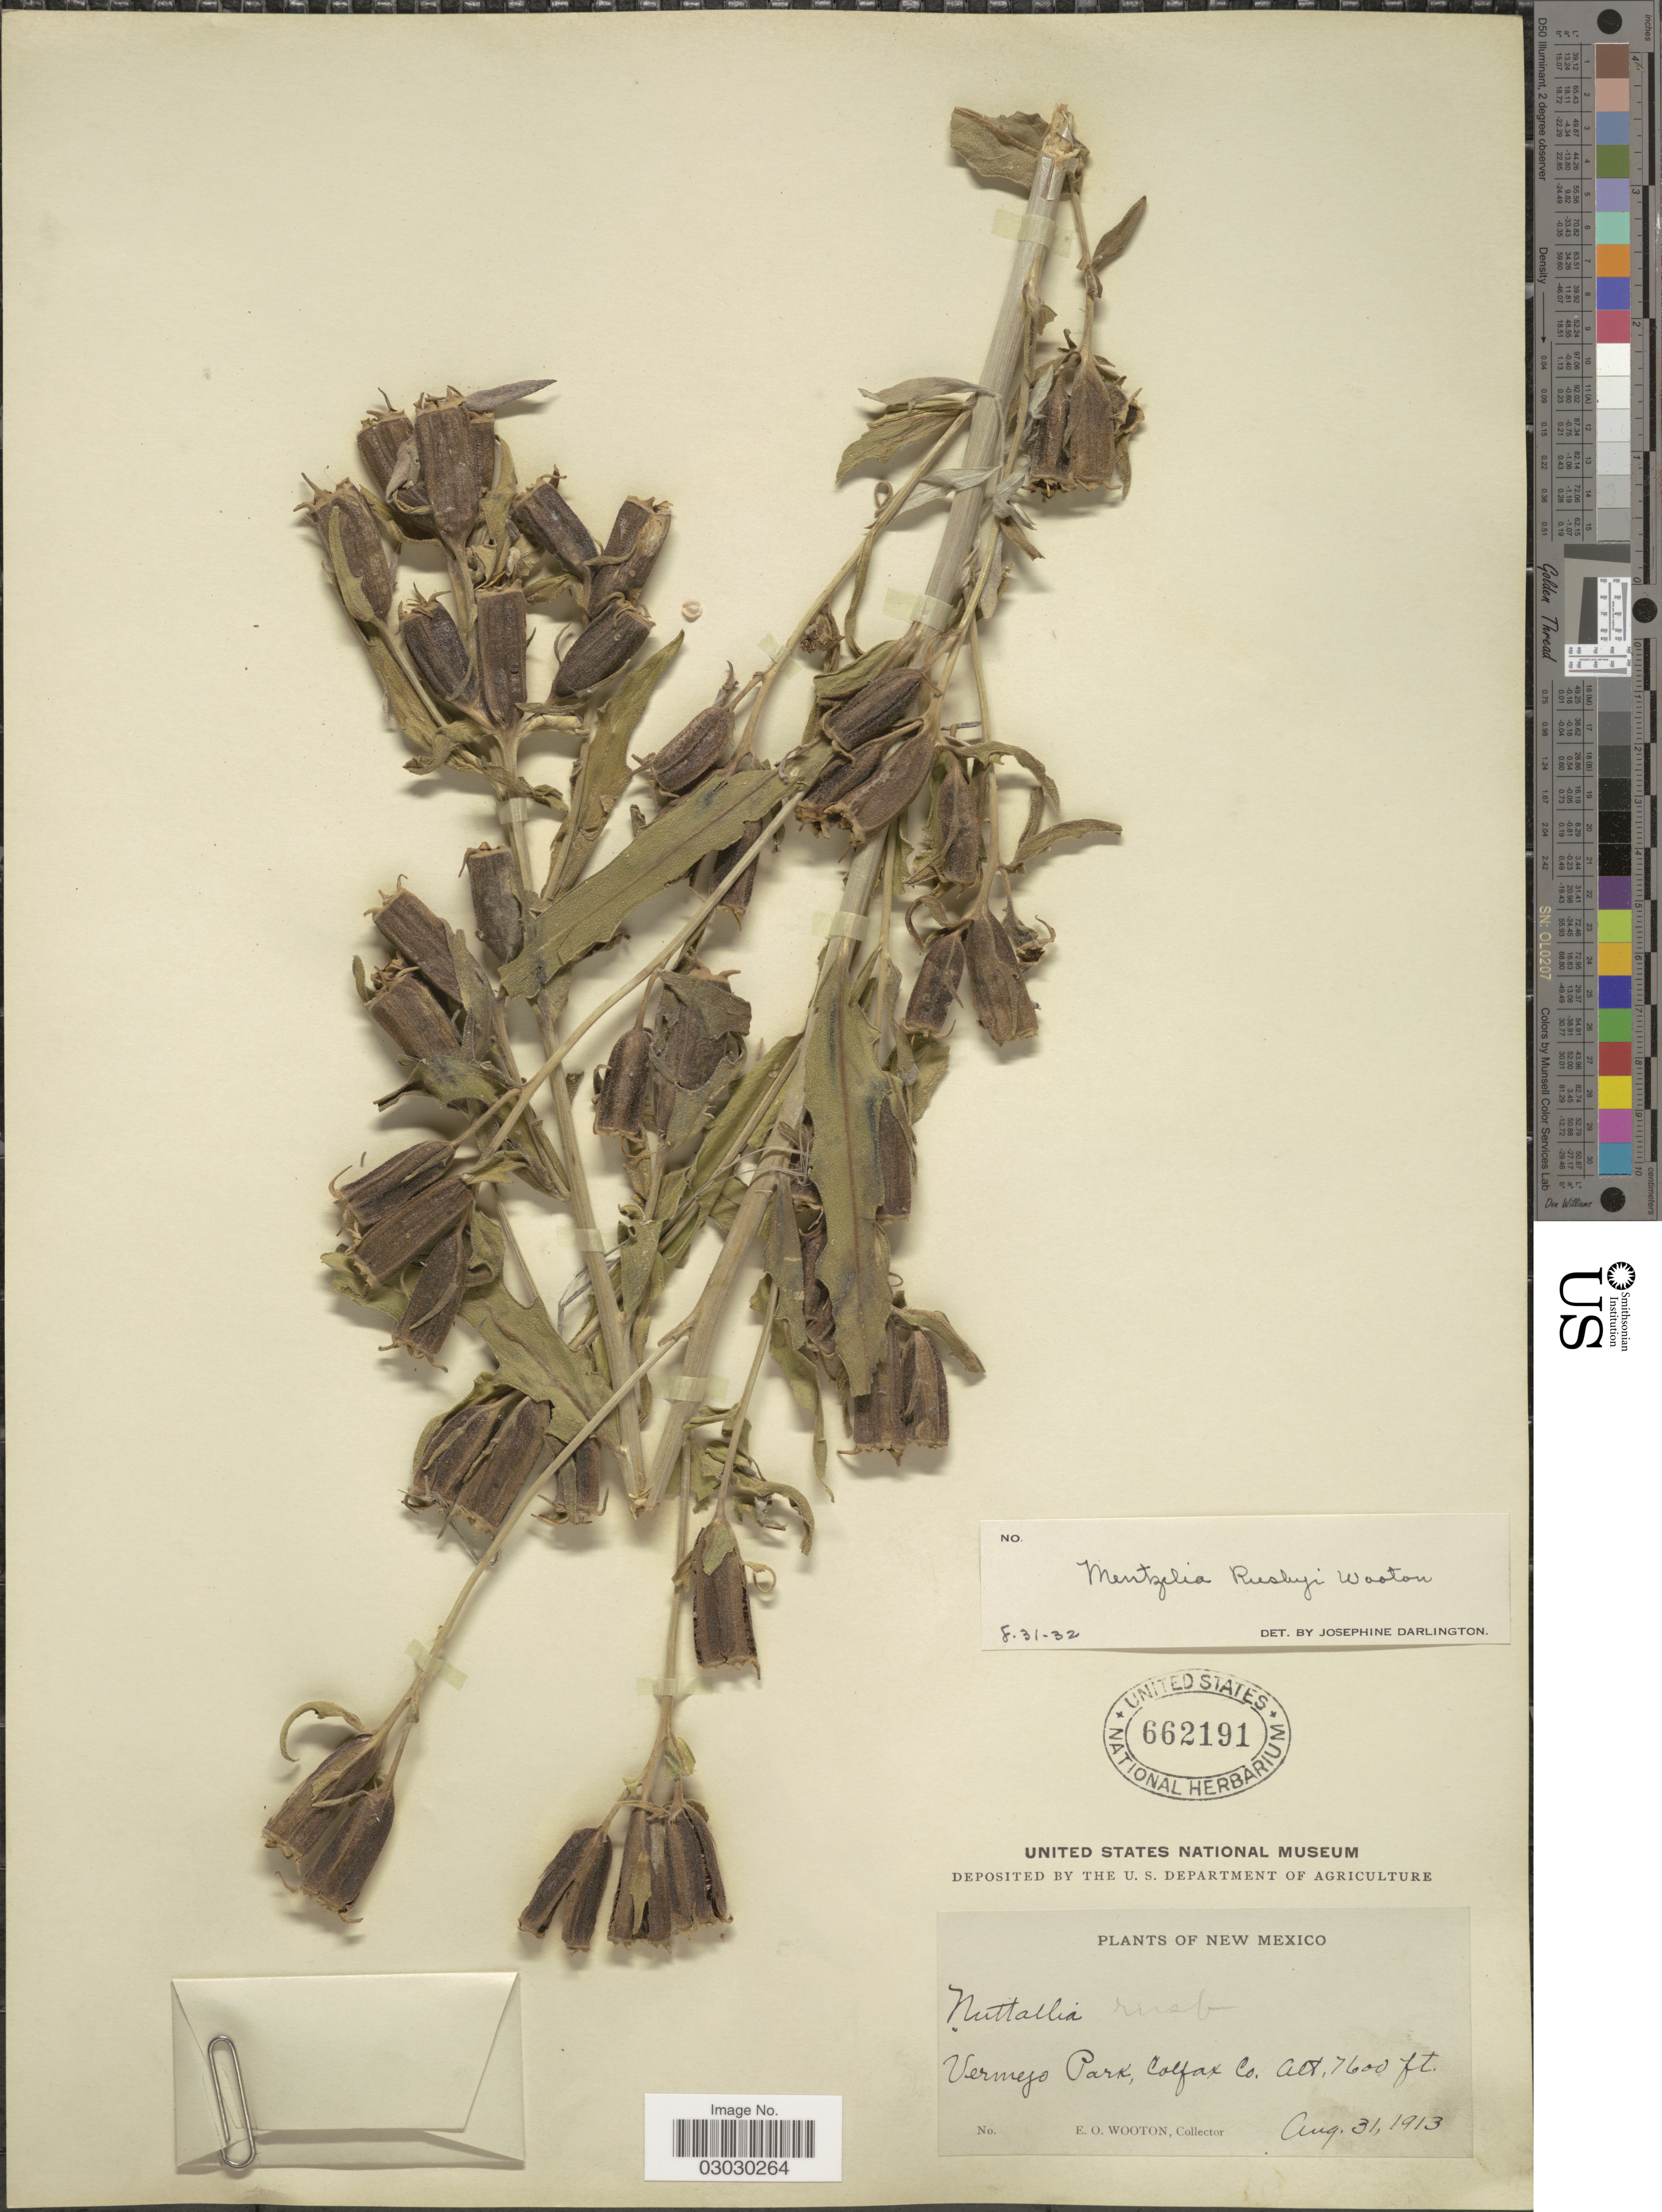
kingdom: Plantae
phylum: Tracheophyta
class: Magnoliopsida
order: Cornales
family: Loasaceae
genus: Mentzelia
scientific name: Mentzelia rusbyi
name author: Wooton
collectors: E. O. Wooton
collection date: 1913-08-31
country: United States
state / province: New Mexico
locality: Vermejo Park, Colfax Co.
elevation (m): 2316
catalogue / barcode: US 662191